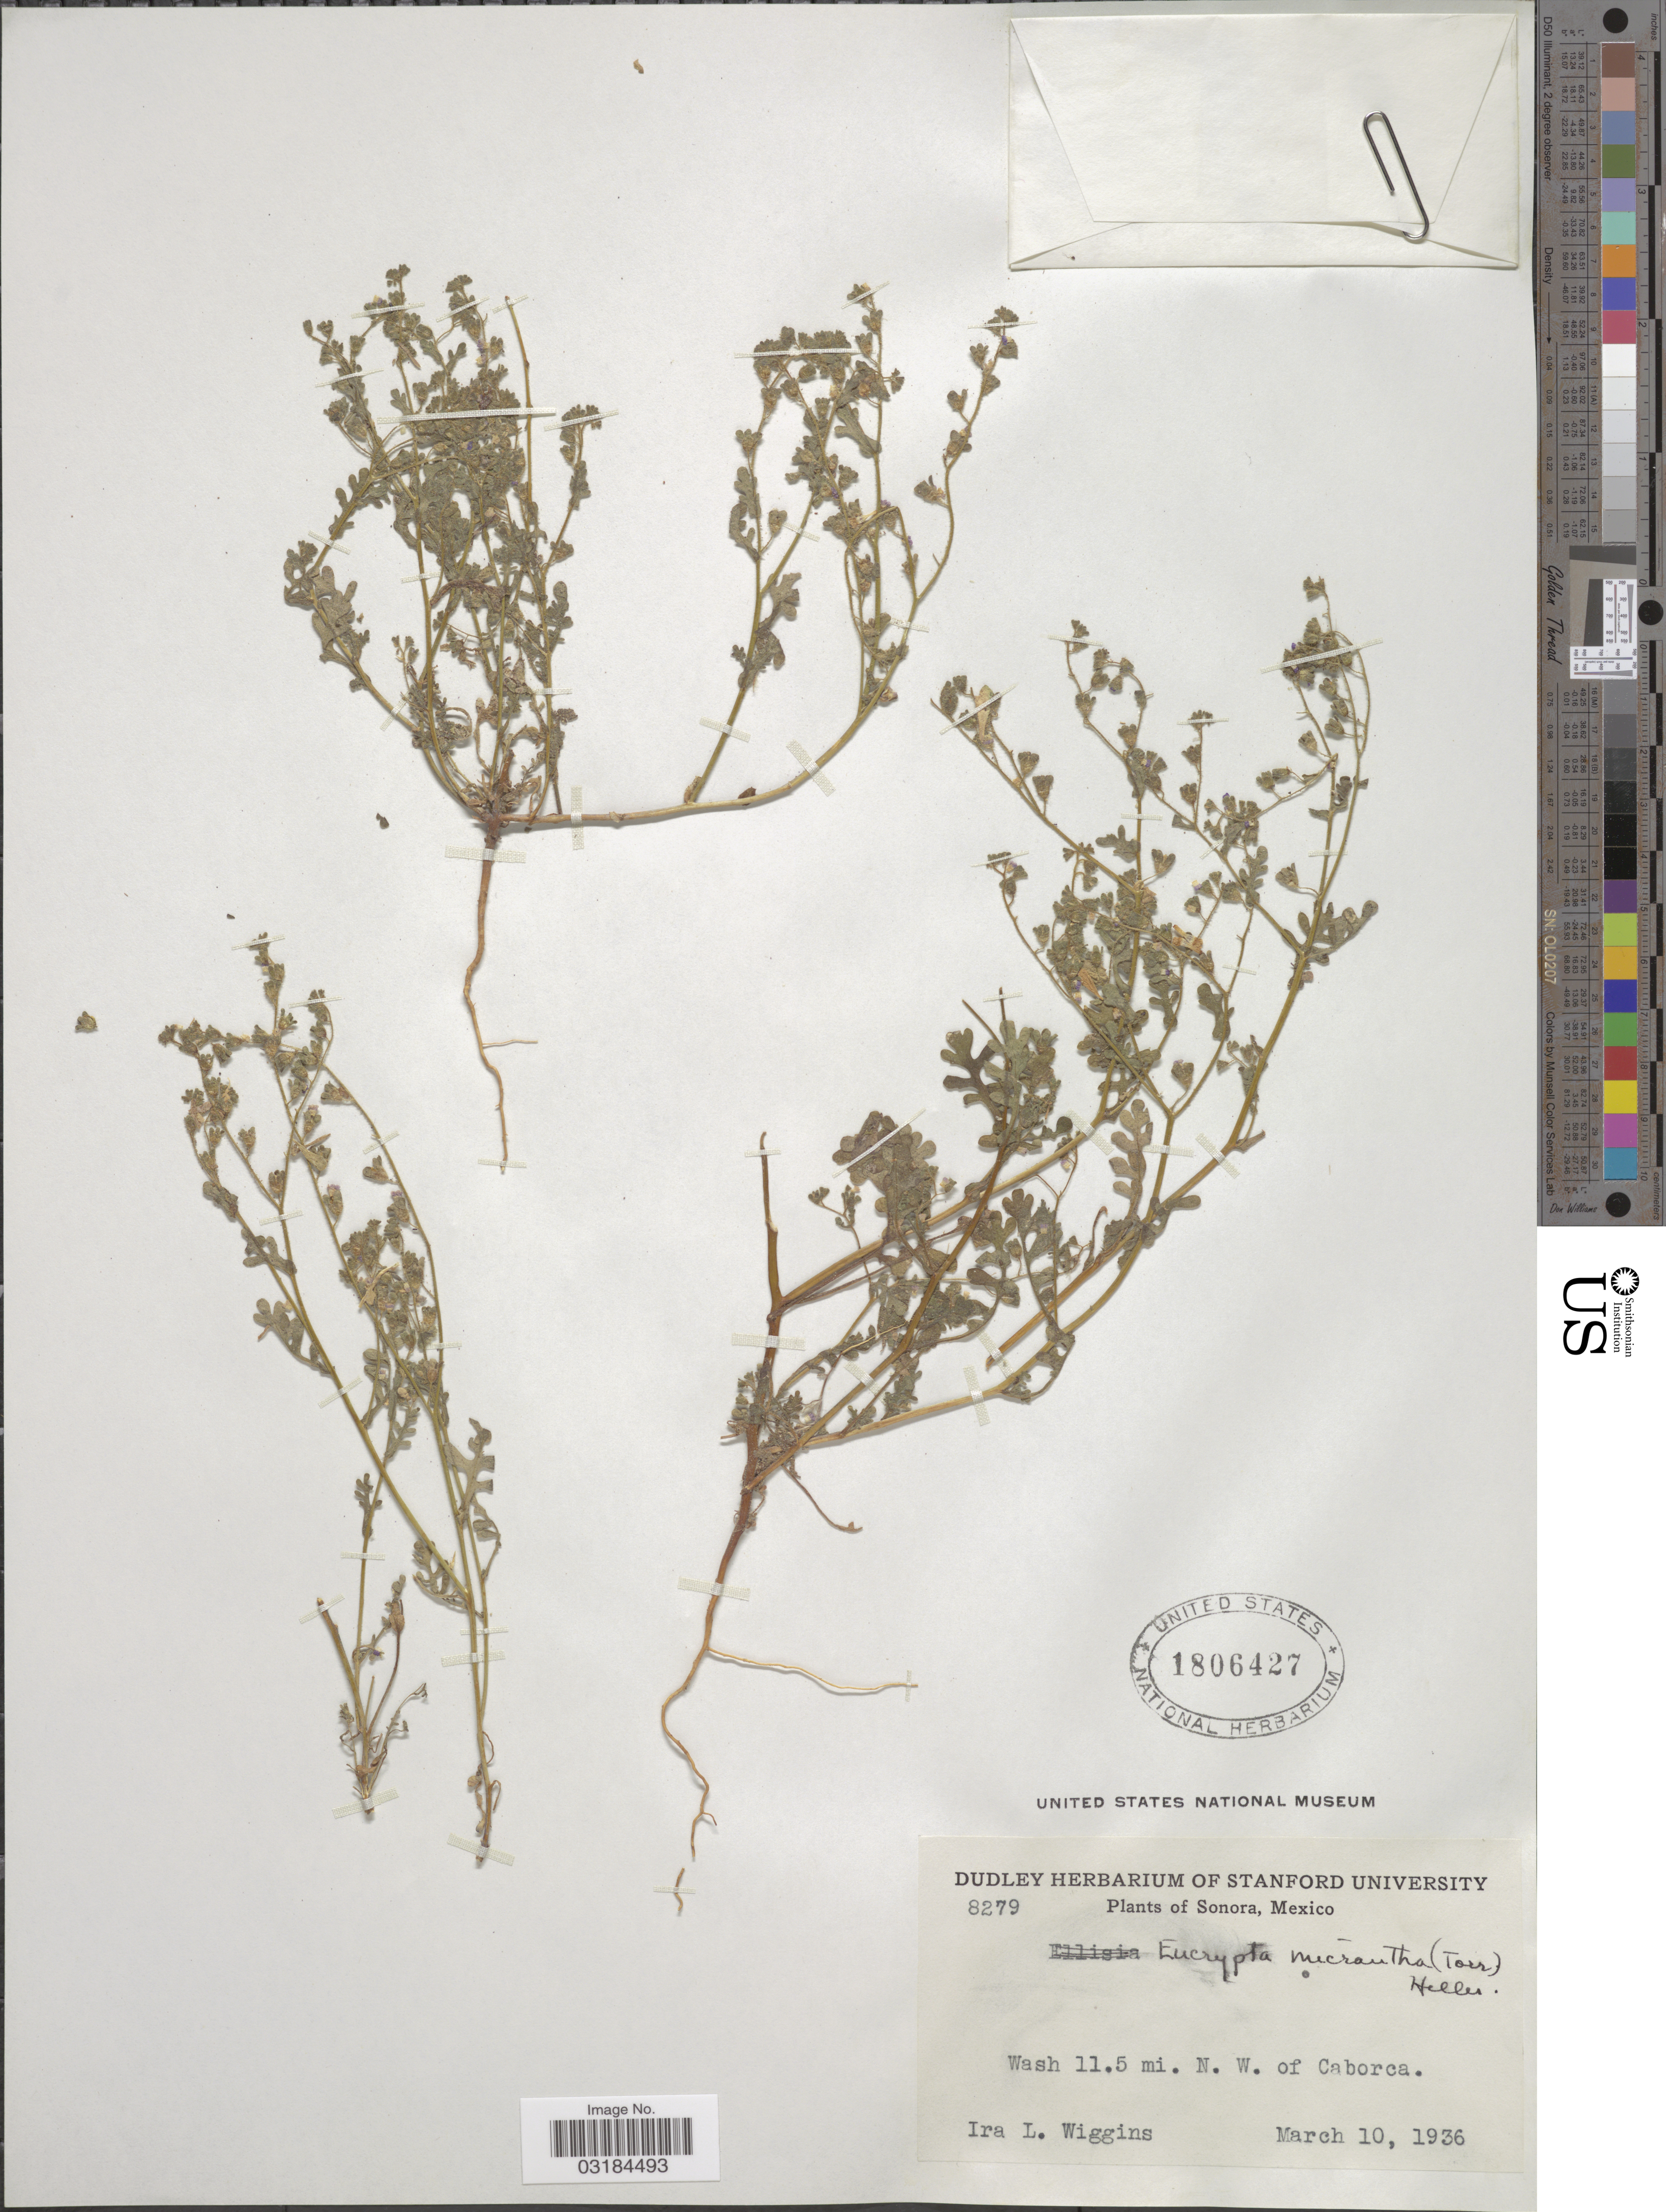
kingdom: Plantae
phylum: Tracheophyta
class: Magnoliopsida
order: Boraginales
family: Hydrophyllaceae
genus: Eucrypta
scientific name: Eucrypta micrantha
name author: (Torr.) A. Heller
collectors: I. L. Wiggins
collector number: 8279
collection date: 1936-03-10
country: Mexico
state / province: Sonora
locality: Wash 11.5 mi. N. W. of Caborca.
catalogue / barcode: US 1806427